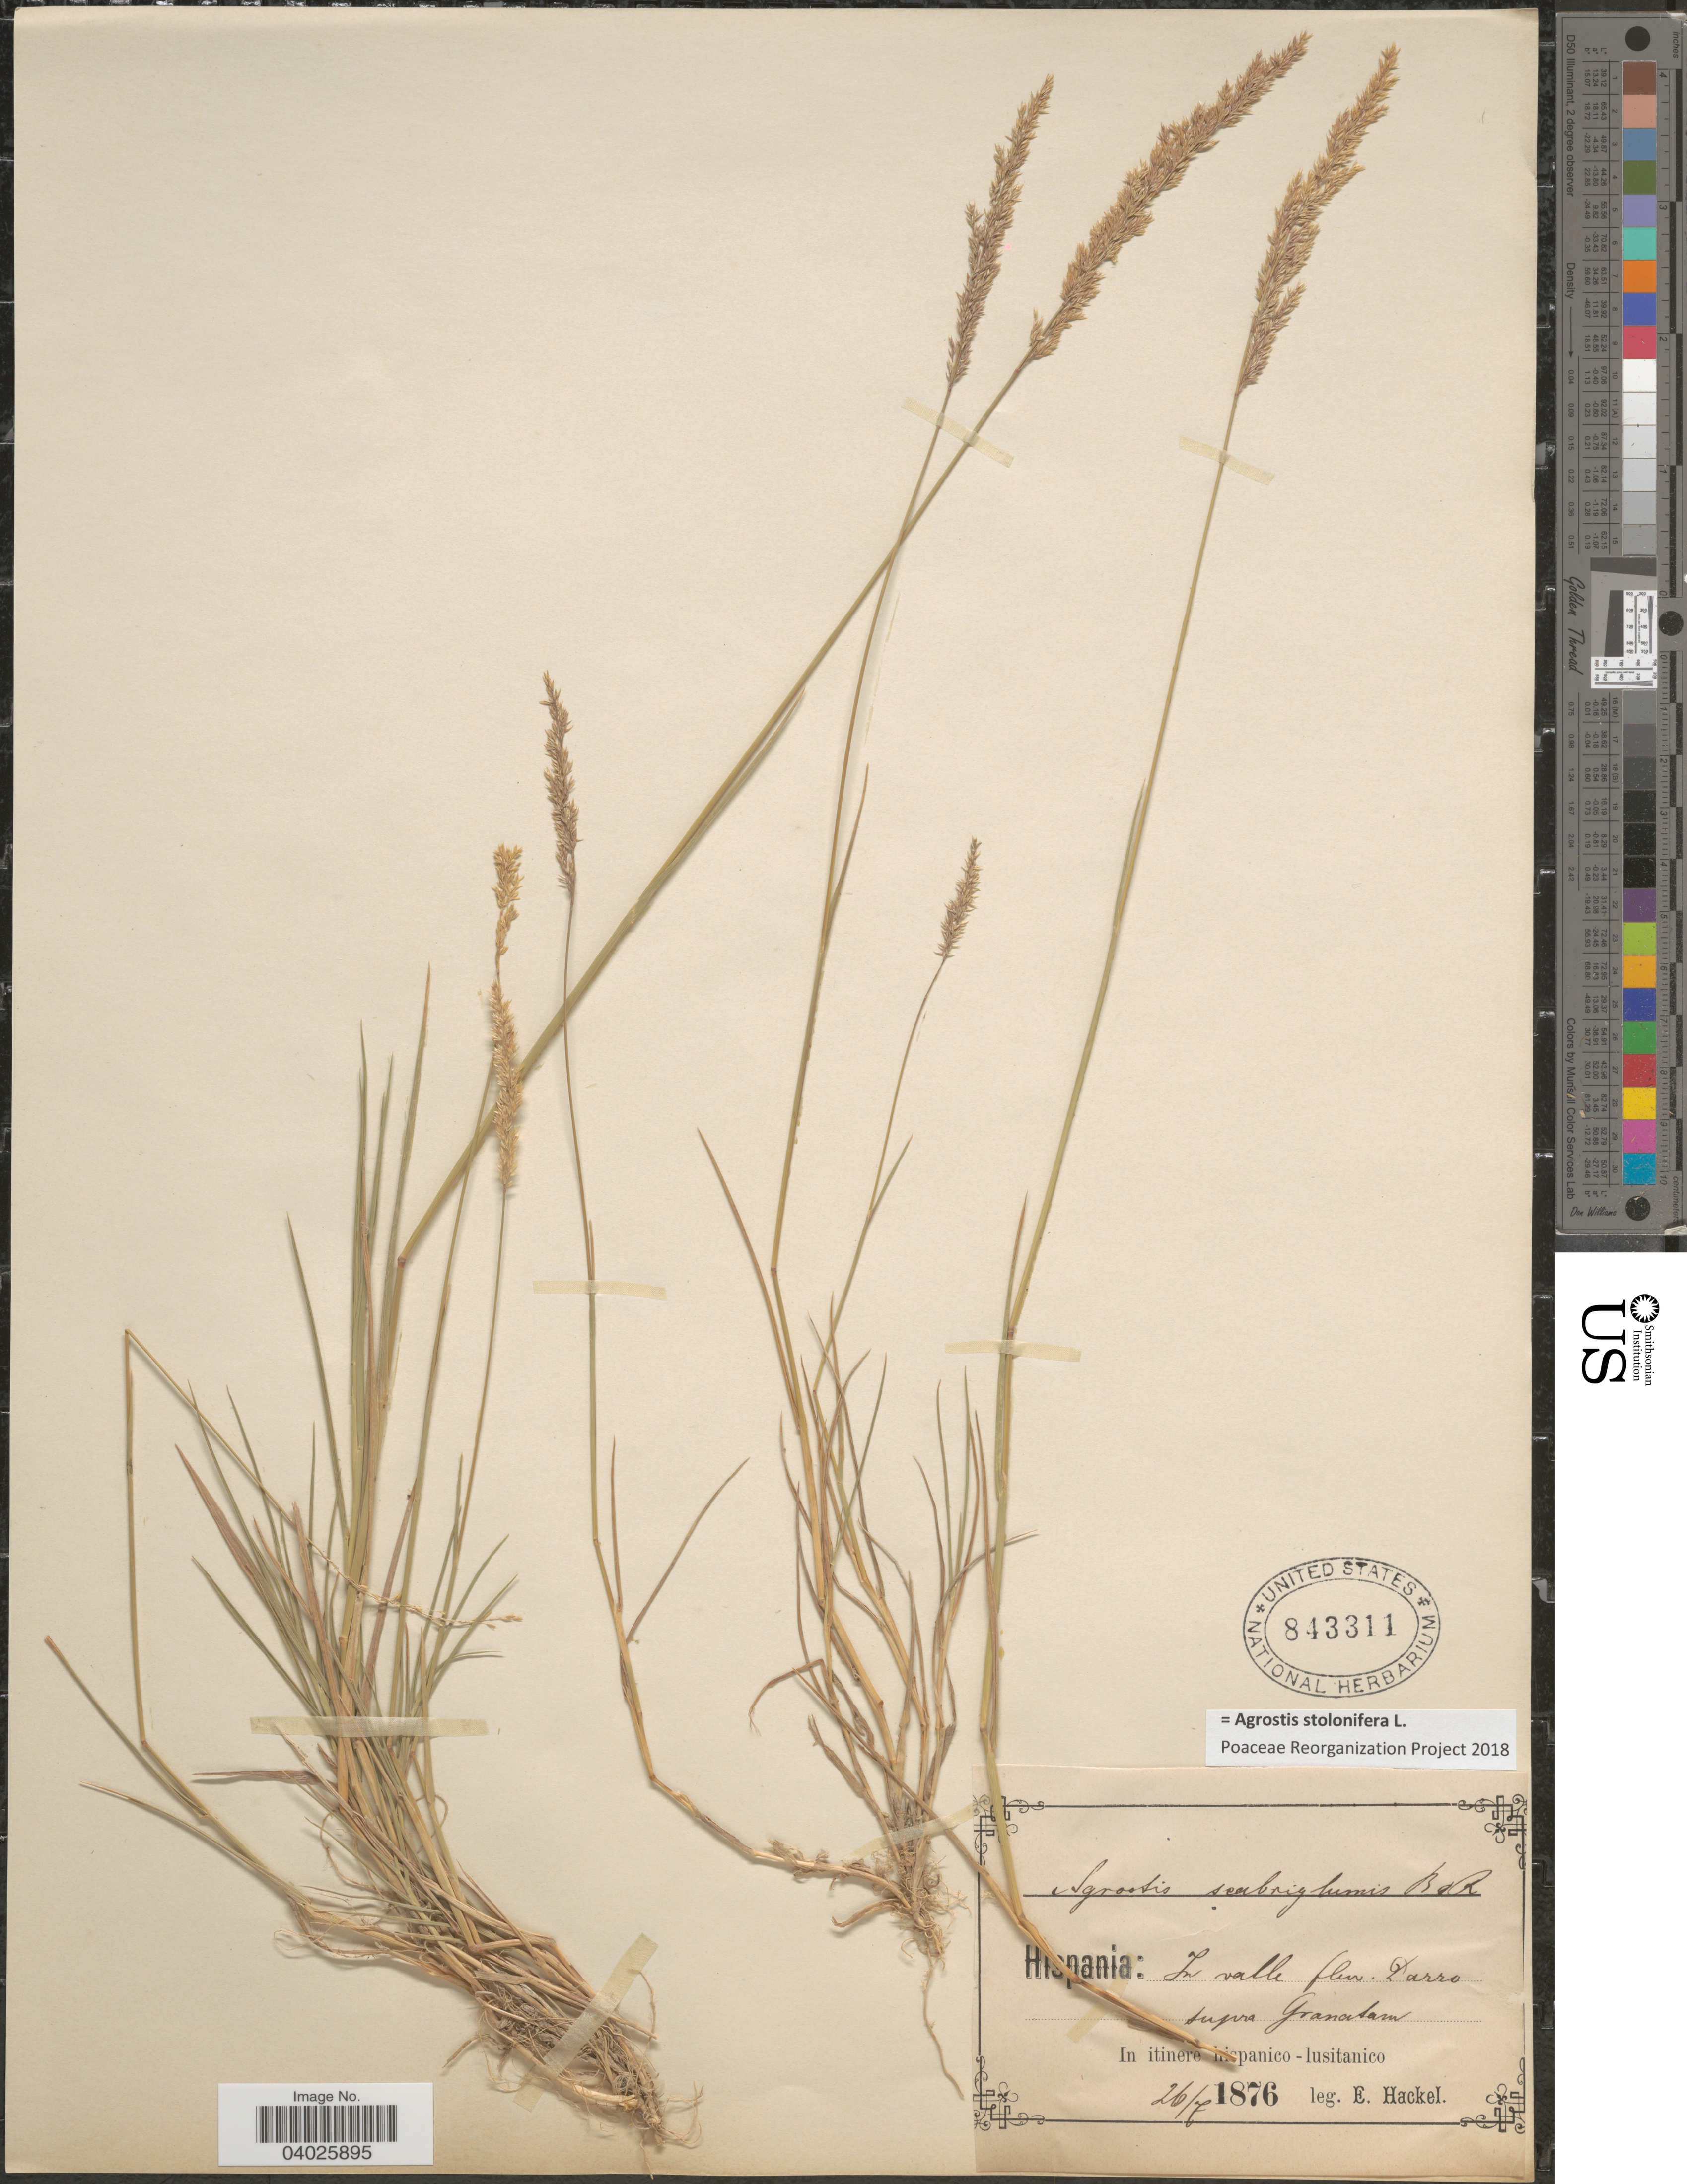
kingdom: Plantae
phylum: Tracheophyta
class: Liliopsida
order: Poales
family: Poaceae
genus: Agrostis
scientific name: Agrostis stolonifera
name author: L.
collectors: E. Hackel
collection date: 1876-07-26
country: Spain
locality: Hispania: In valle fluv Larro supra Granatam. In itinere hispanico - lusitanico.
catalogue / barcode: US 843311